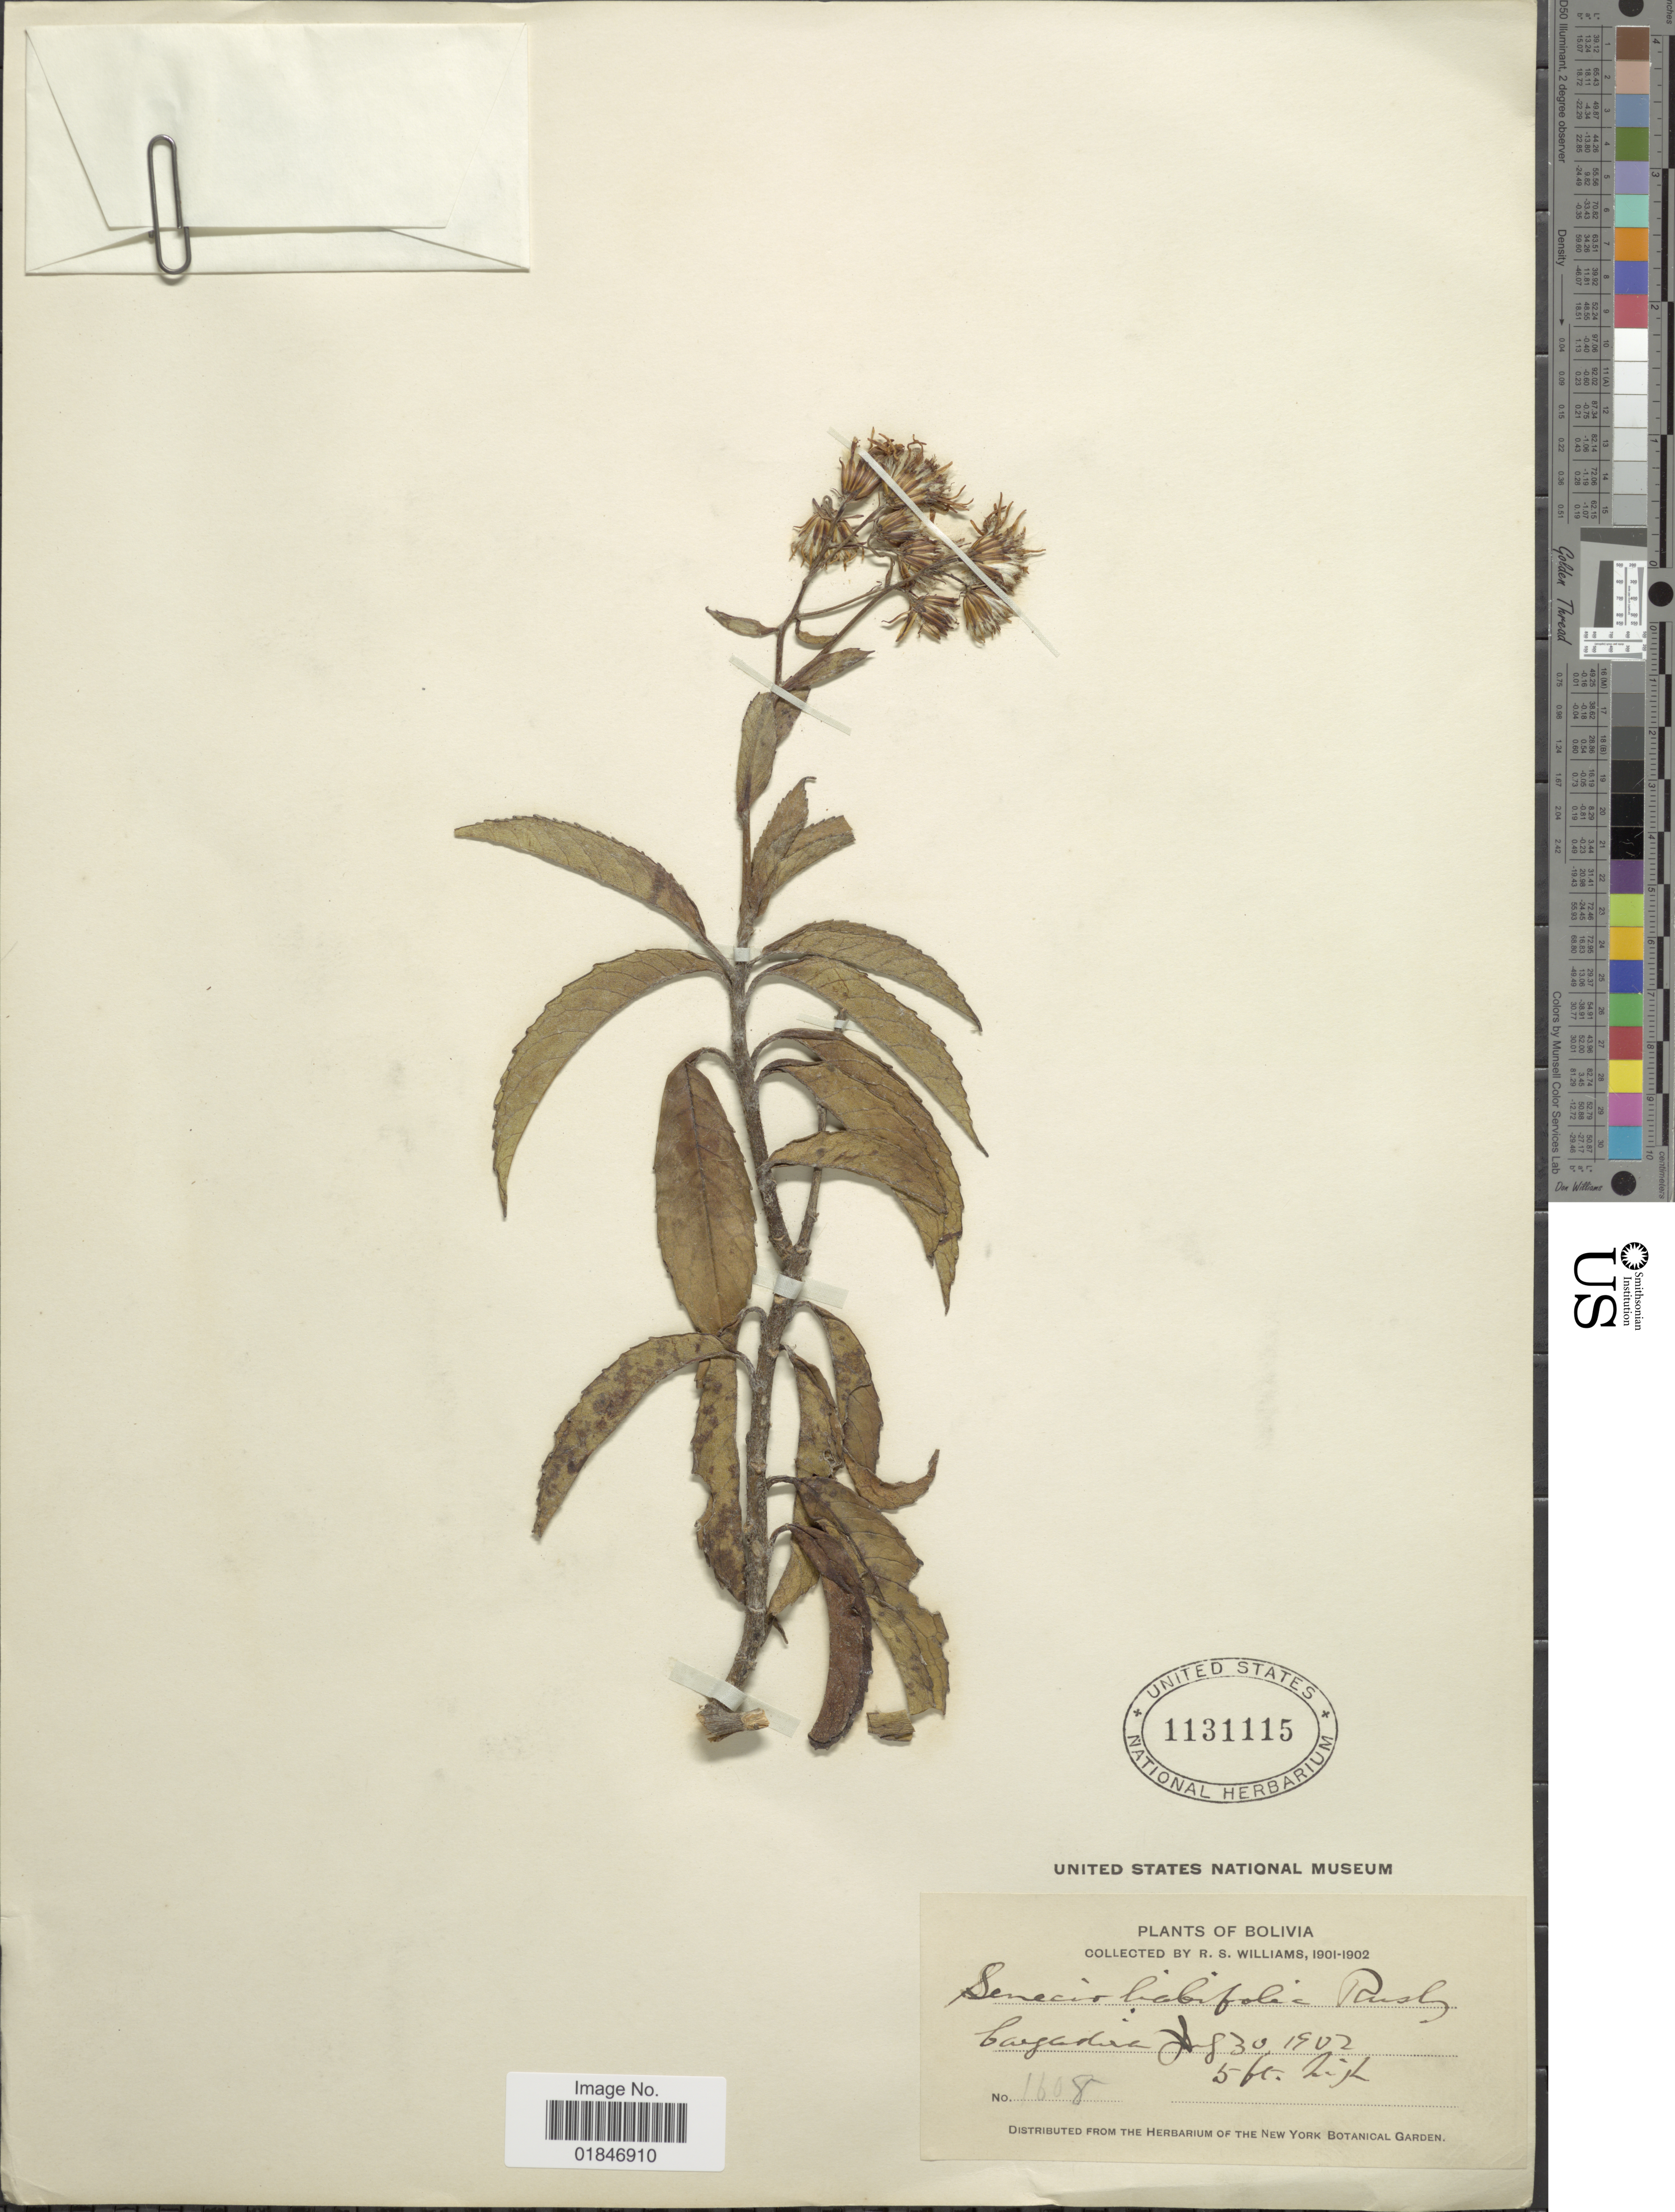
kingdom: Plantae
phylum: Tracheophyta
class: Magnoliopsida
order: Asterales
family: Asteraceae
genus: Dendrophorbium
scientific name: Dendrophorbium liabifolius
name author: Rusby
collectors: R. S. Williams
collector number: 1608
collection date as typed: July 30, 1902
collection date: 1902-07-30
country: Bolivia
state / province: La Paz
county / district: Franz Tamayo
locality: Cargadira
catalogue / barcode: US 1131115